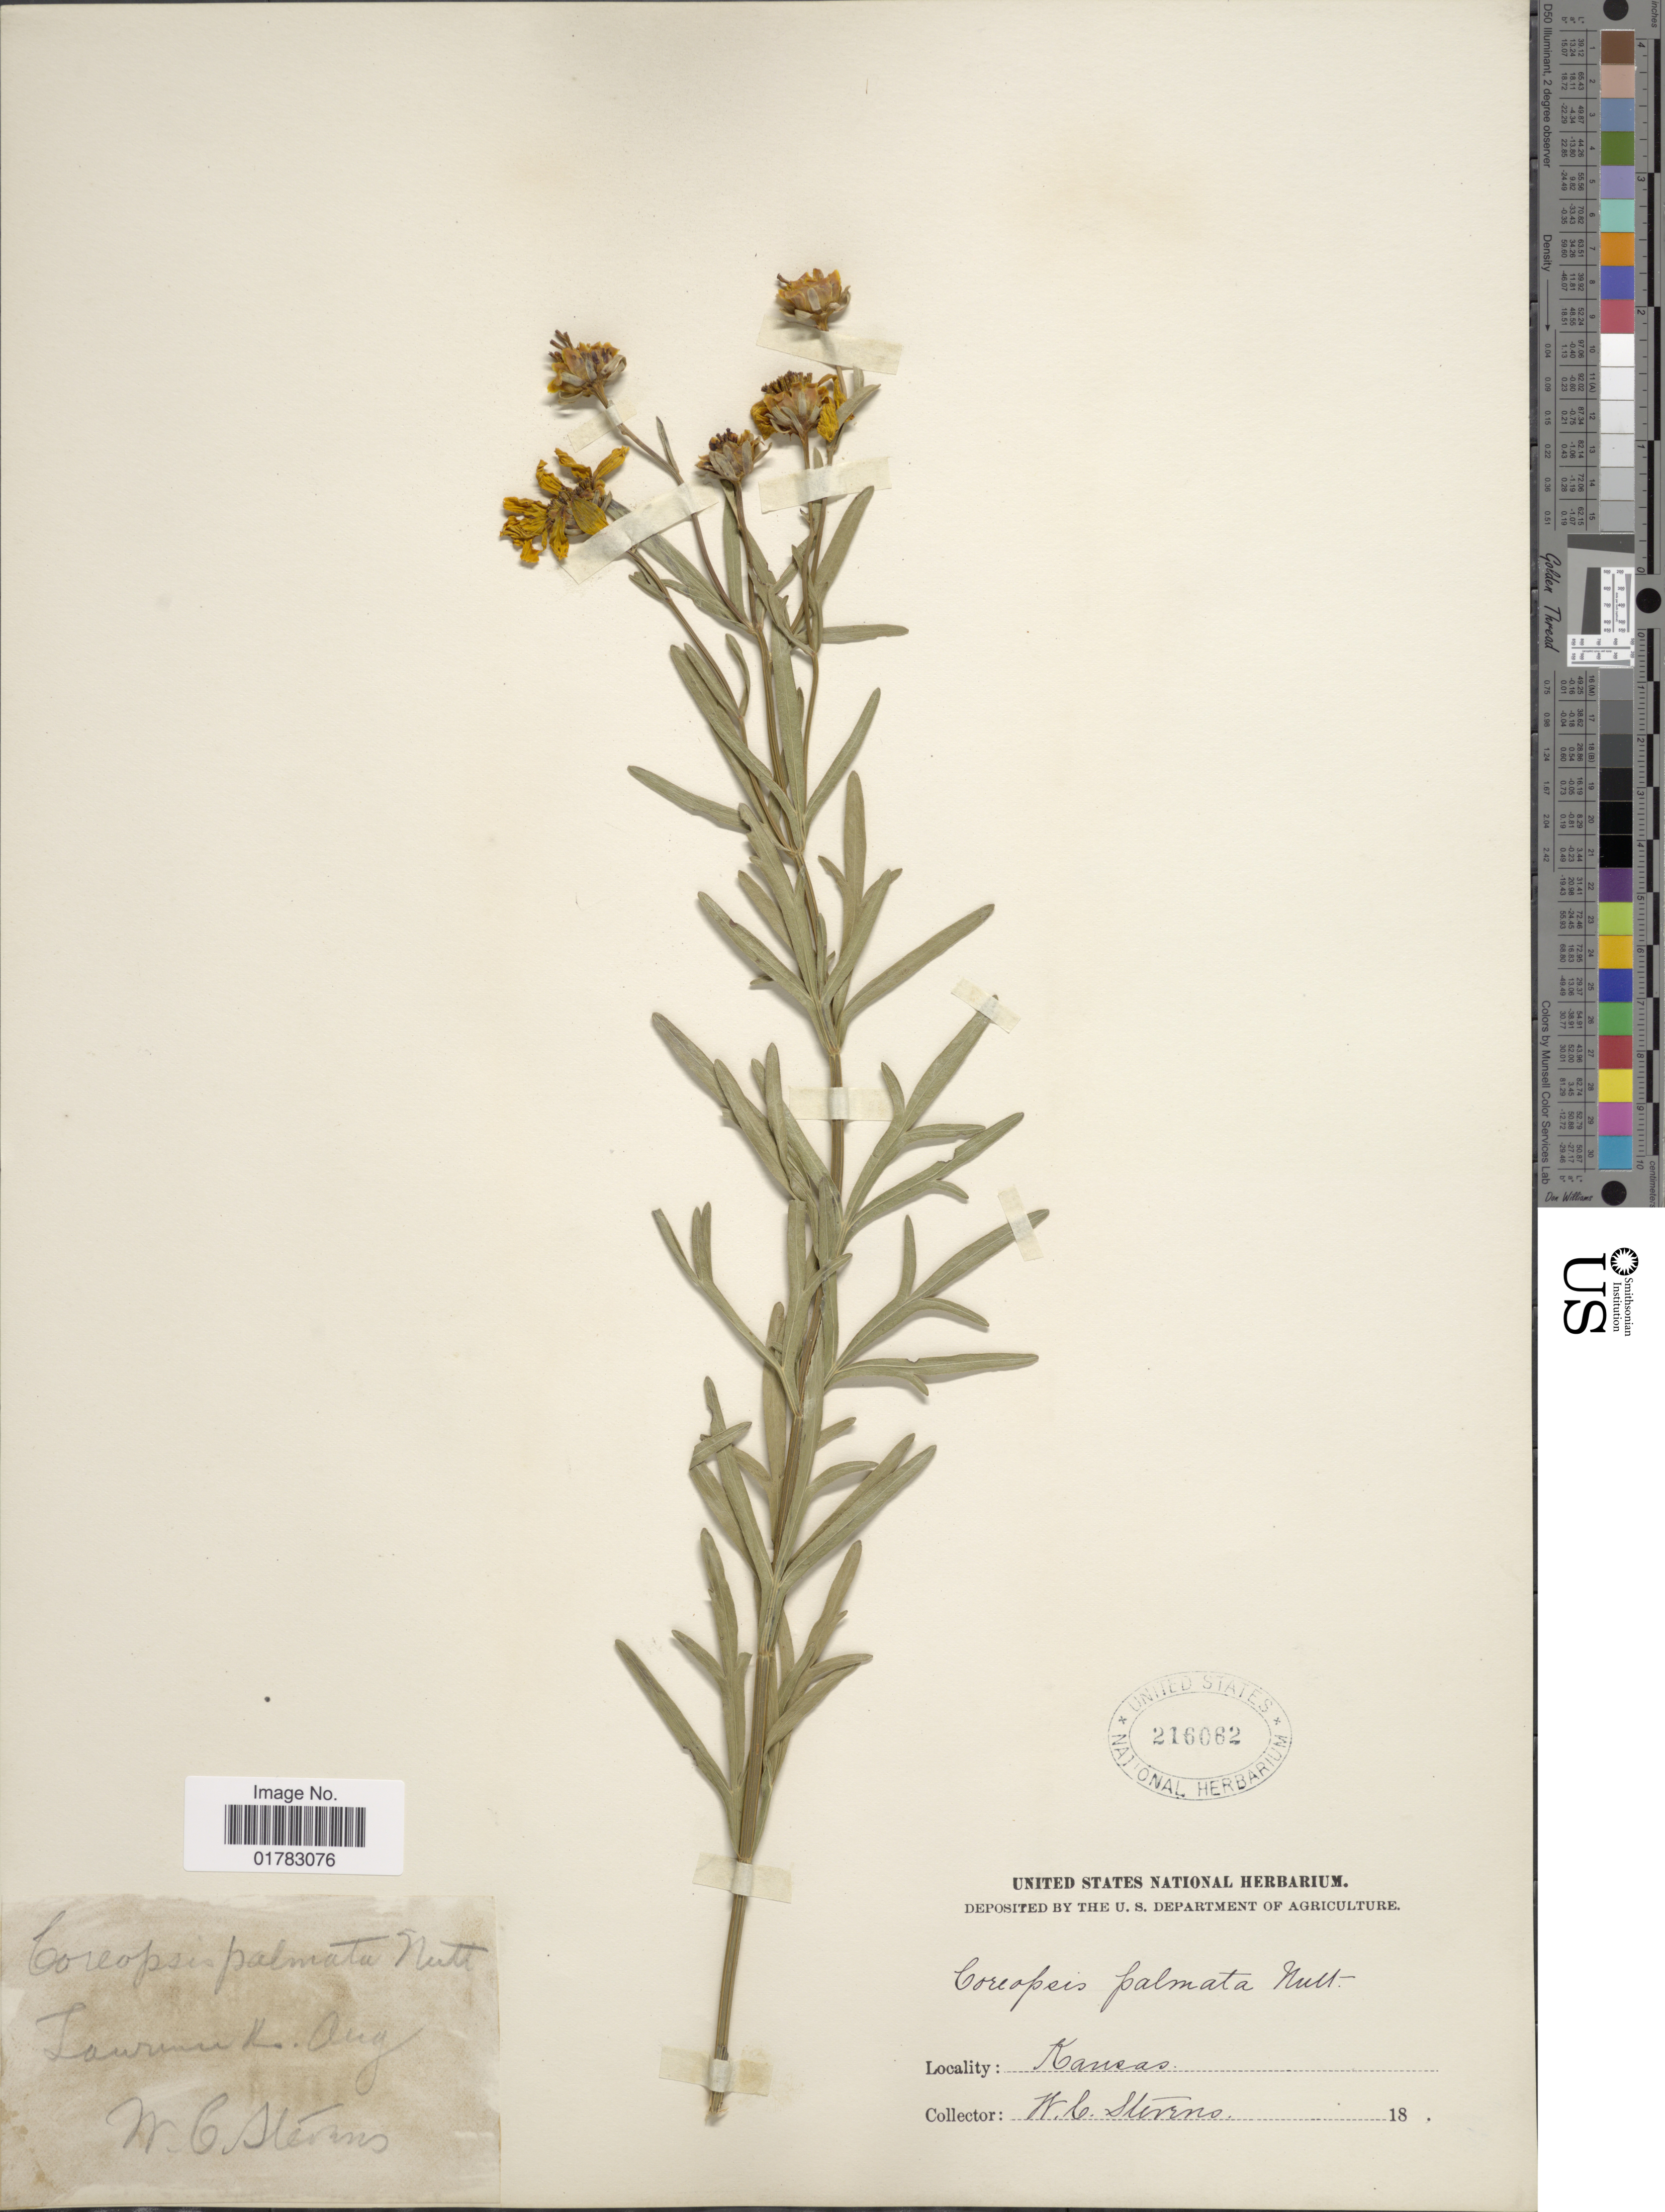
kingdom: Plantae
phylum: Tracheophyta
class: Magnoliopsida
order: Asterales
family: Asteraceae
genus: Coreopsis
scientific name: Coreopsis palmata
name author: Nutt.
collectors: W. C. Stevens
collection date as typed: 18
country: United States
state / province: Kansas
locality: Lawrence